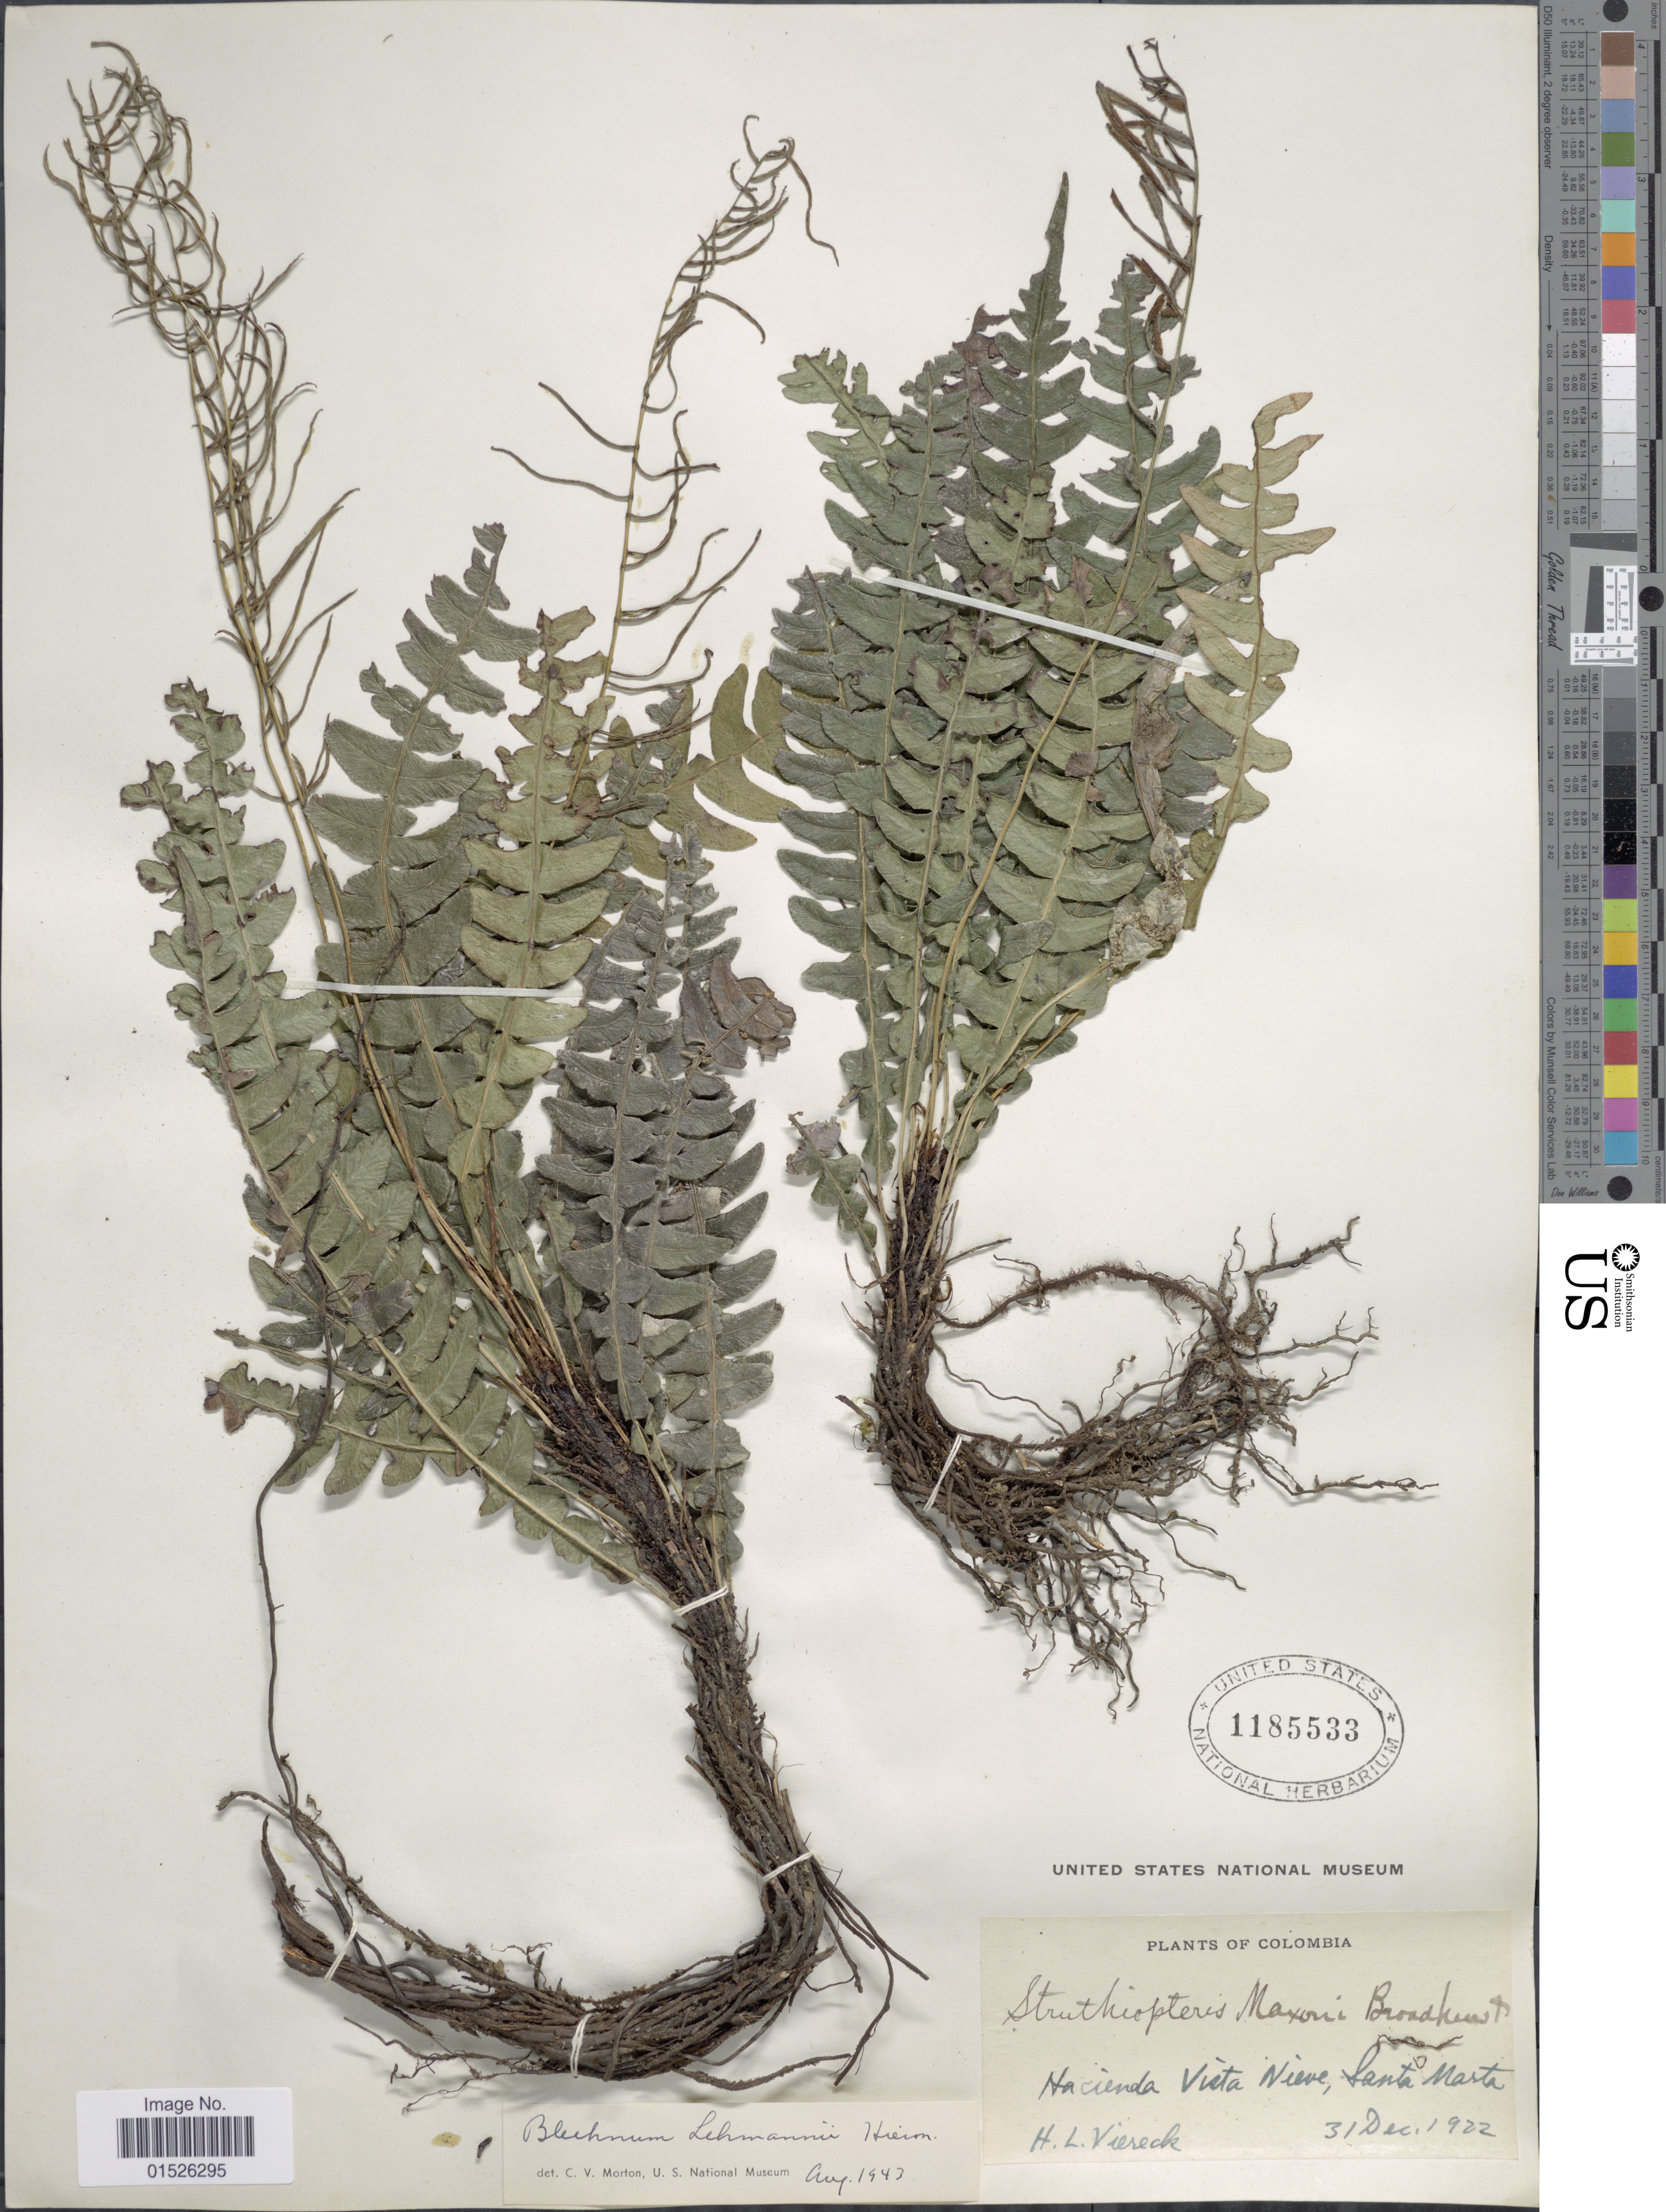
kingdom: Plantae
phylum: Tracheophyta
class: Polypodiopsida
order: Polypodiales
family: Blechnaceae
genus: Blechnum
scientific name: Blechnum lehmannii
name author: Hieron.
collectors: H. L. Viereck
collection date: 1922-10-31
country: Colombia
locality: Hacienda Vista Nieve, Santa Marta.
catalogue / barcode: US 1185533